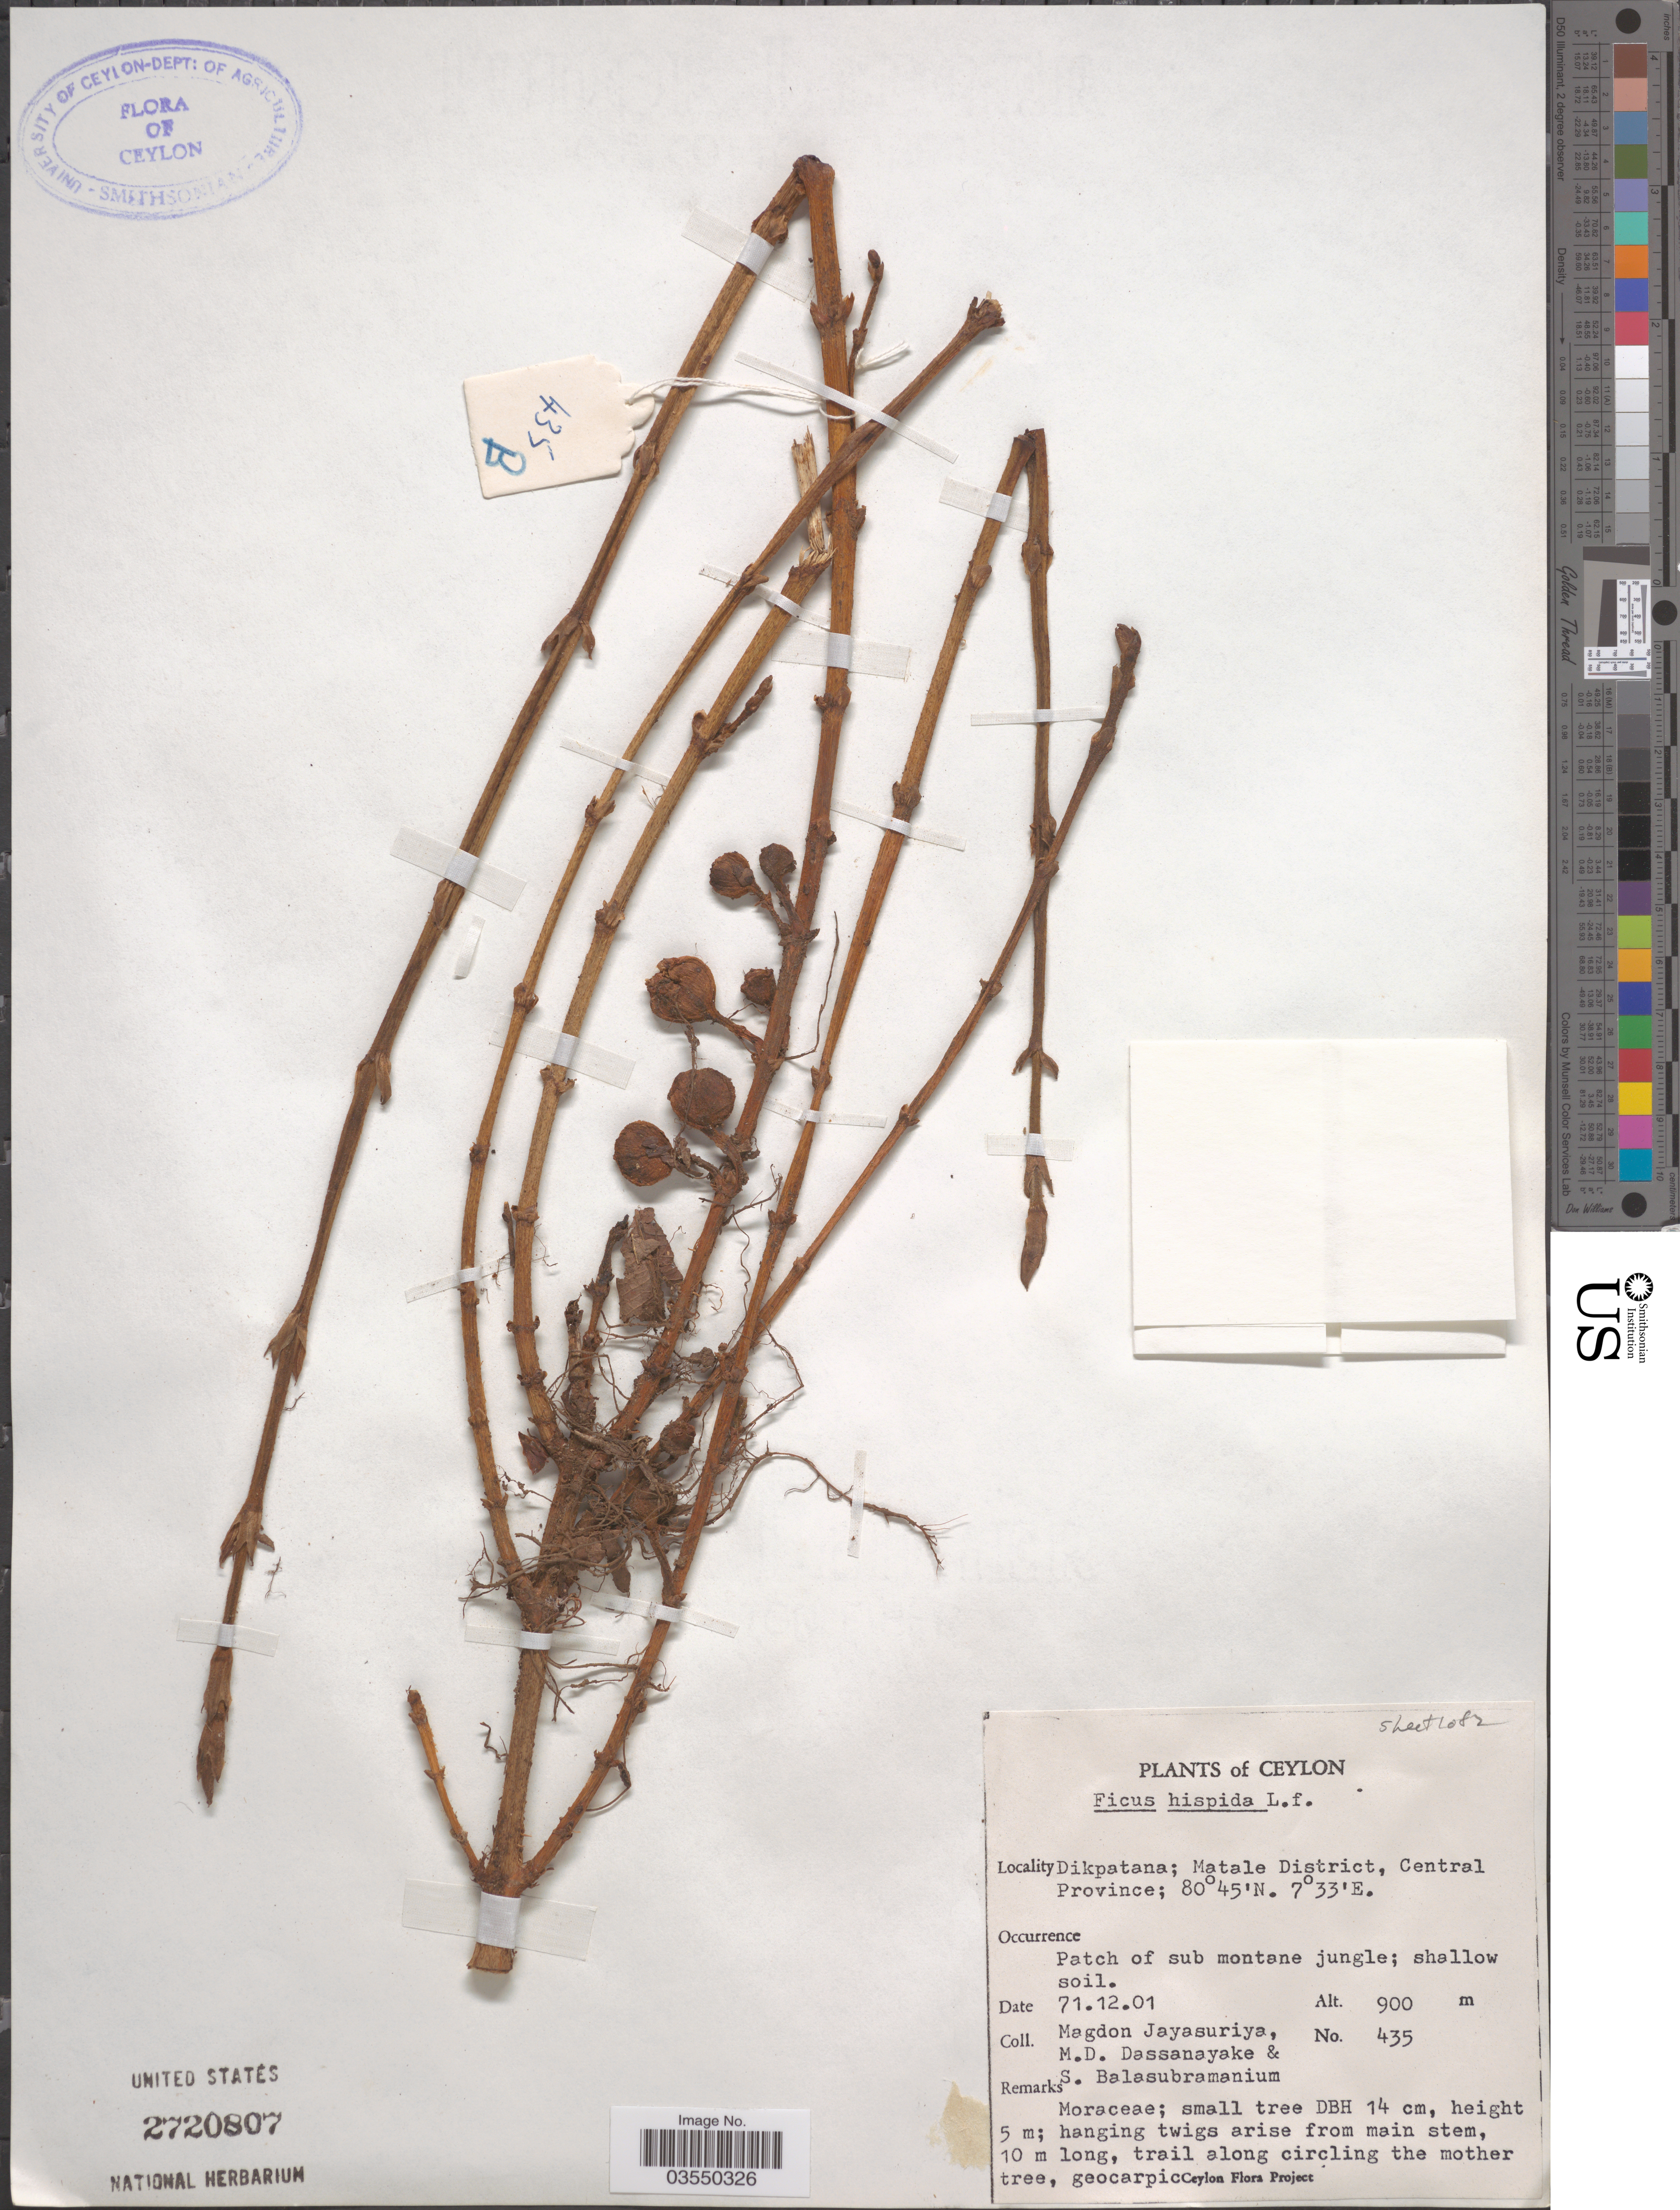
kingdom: Plantae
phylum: Tracheophyta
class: Magnoliopsida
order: Rosales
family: Moraceae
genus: Ficus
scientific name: Ficus hispida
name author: L. f.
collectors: A. H. Jayasuriya, M. D. Dassanayake & S. Balasubramanium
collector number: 435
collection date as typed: Transcribed d/m/y: 1/12/71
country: Sri Lanka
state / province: Central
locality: Ceylon. Dikpatana; Matale District.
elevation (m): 900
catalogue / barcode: US 2720807